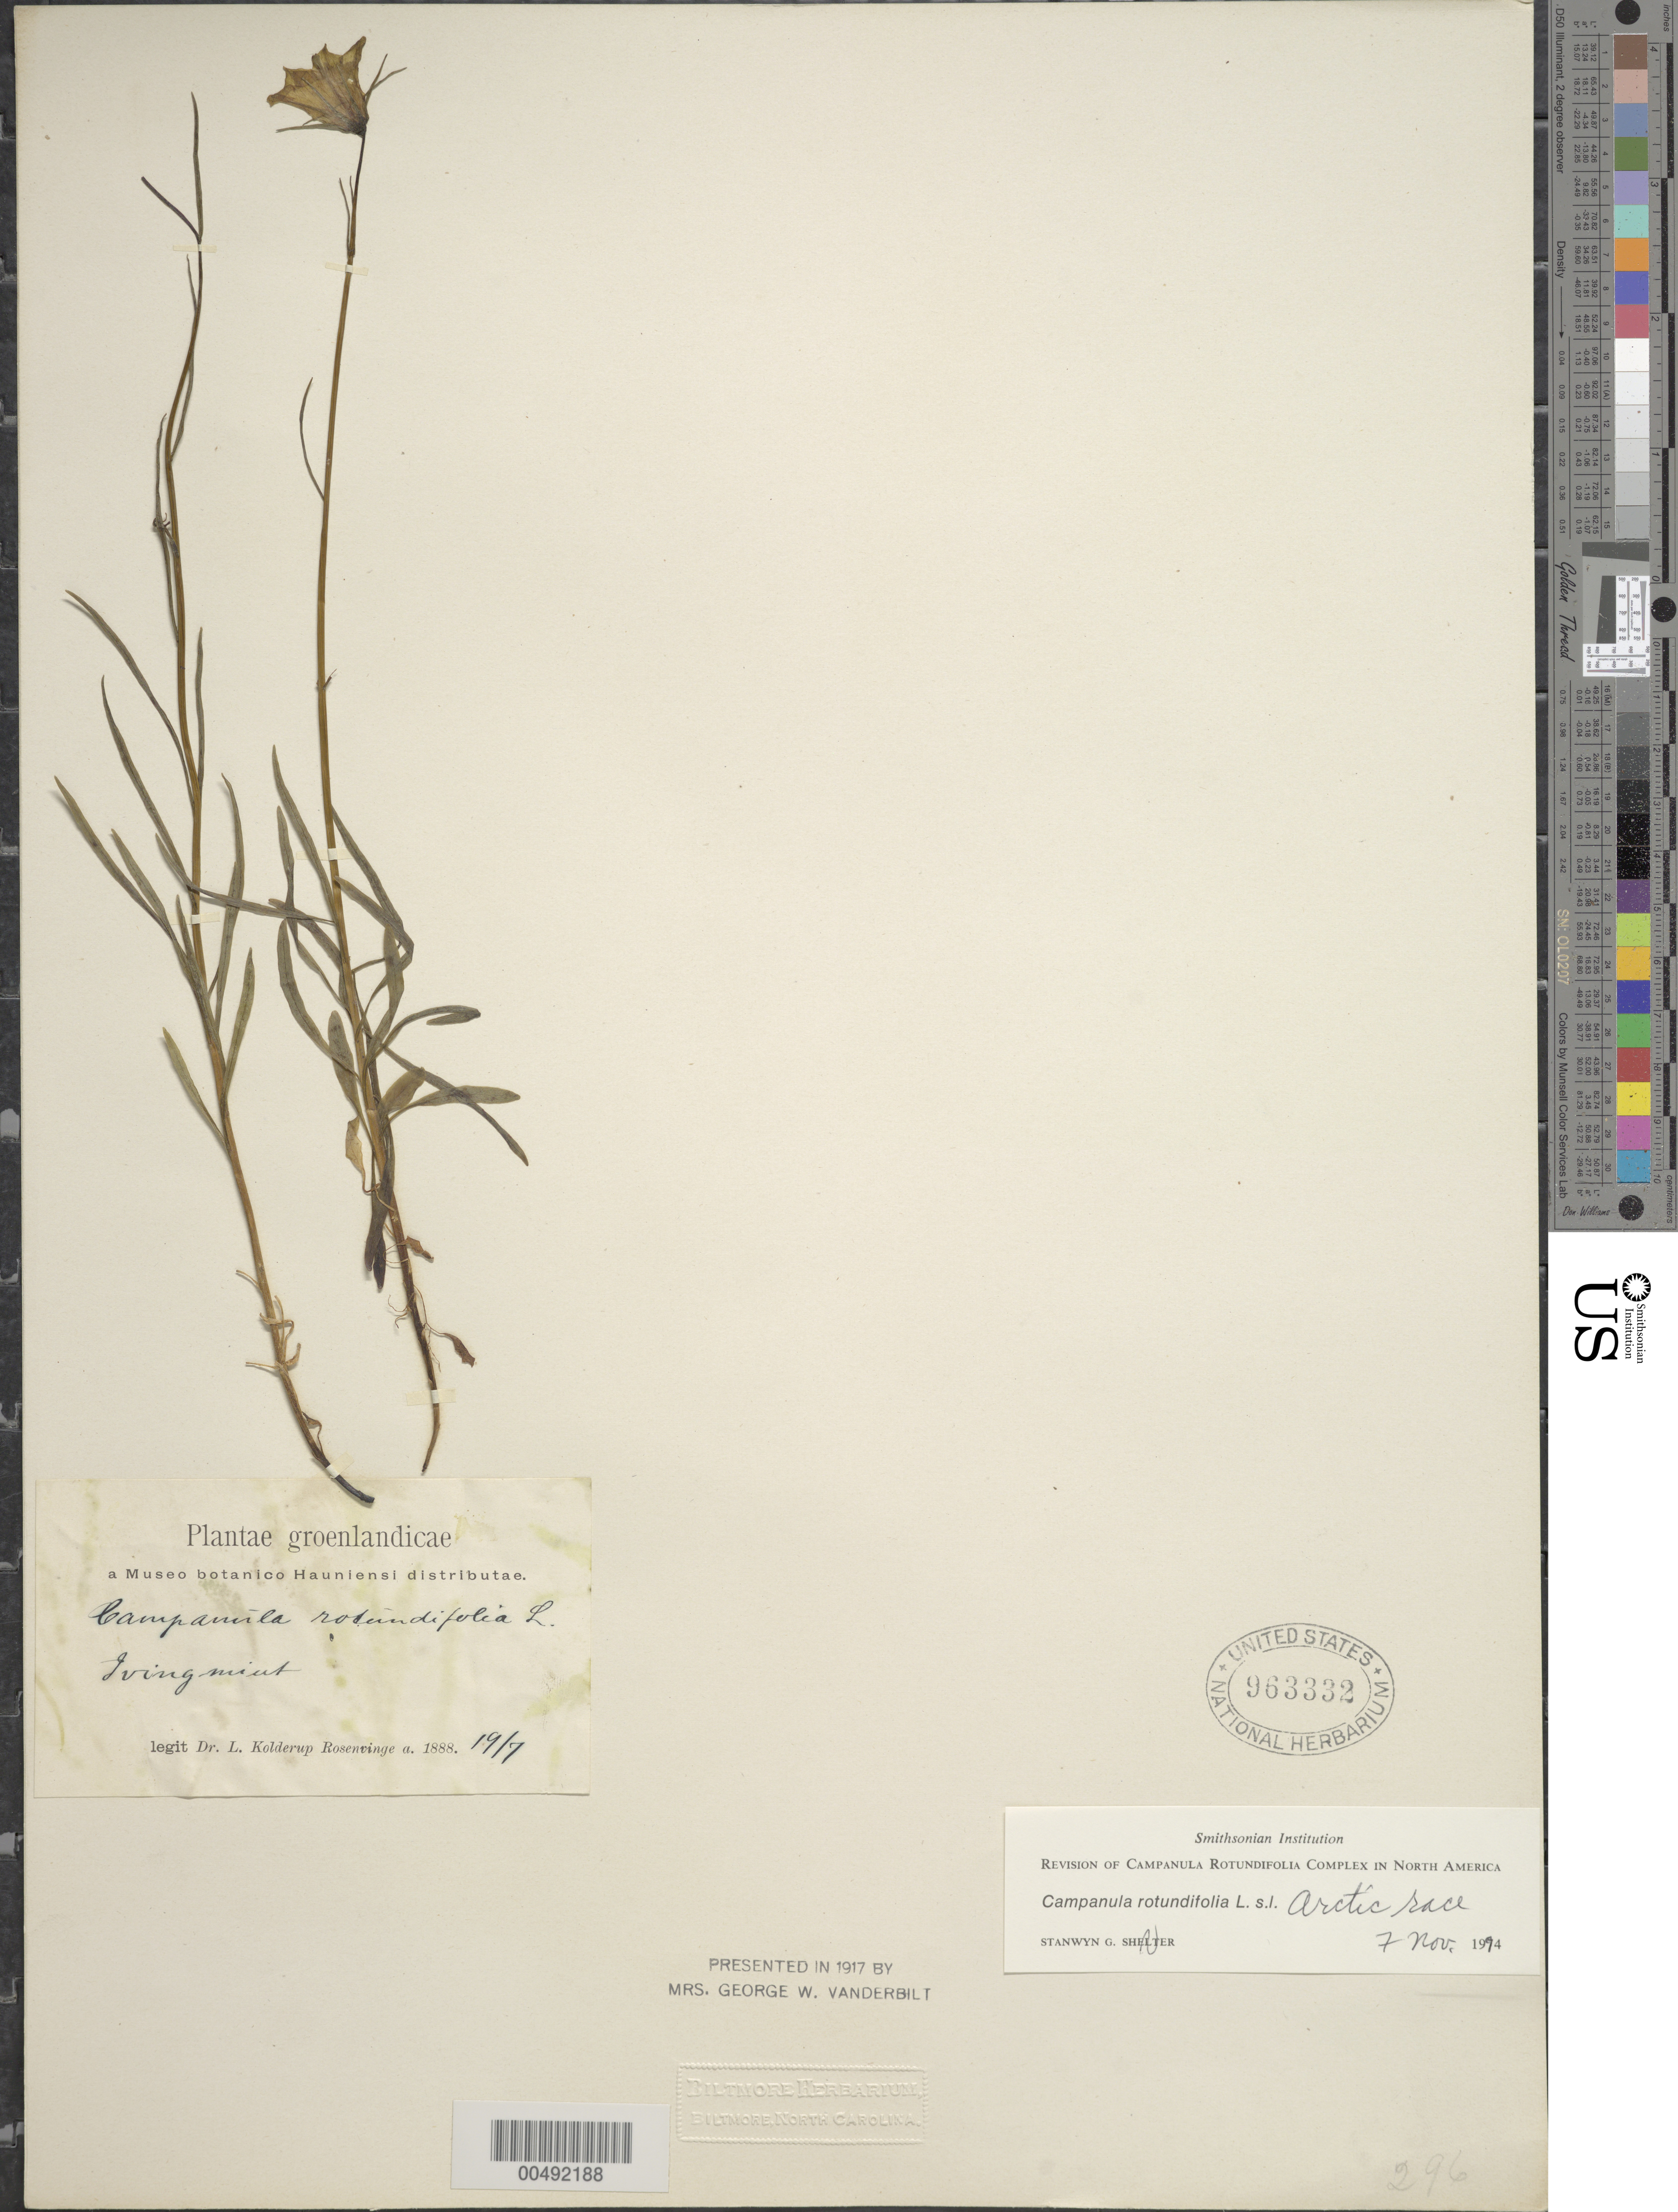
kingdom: Plantae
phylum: Tracheophyta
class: Magnoliopsida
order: Asterales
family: Campanulaceae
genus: Campanula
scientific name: Campanula rotundifolia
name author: L.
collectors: L. Rosenvinge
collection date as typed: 19 Jul 1888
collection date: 1888-07-19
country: Greenland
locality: Ivingmiut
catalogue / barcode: US 963332